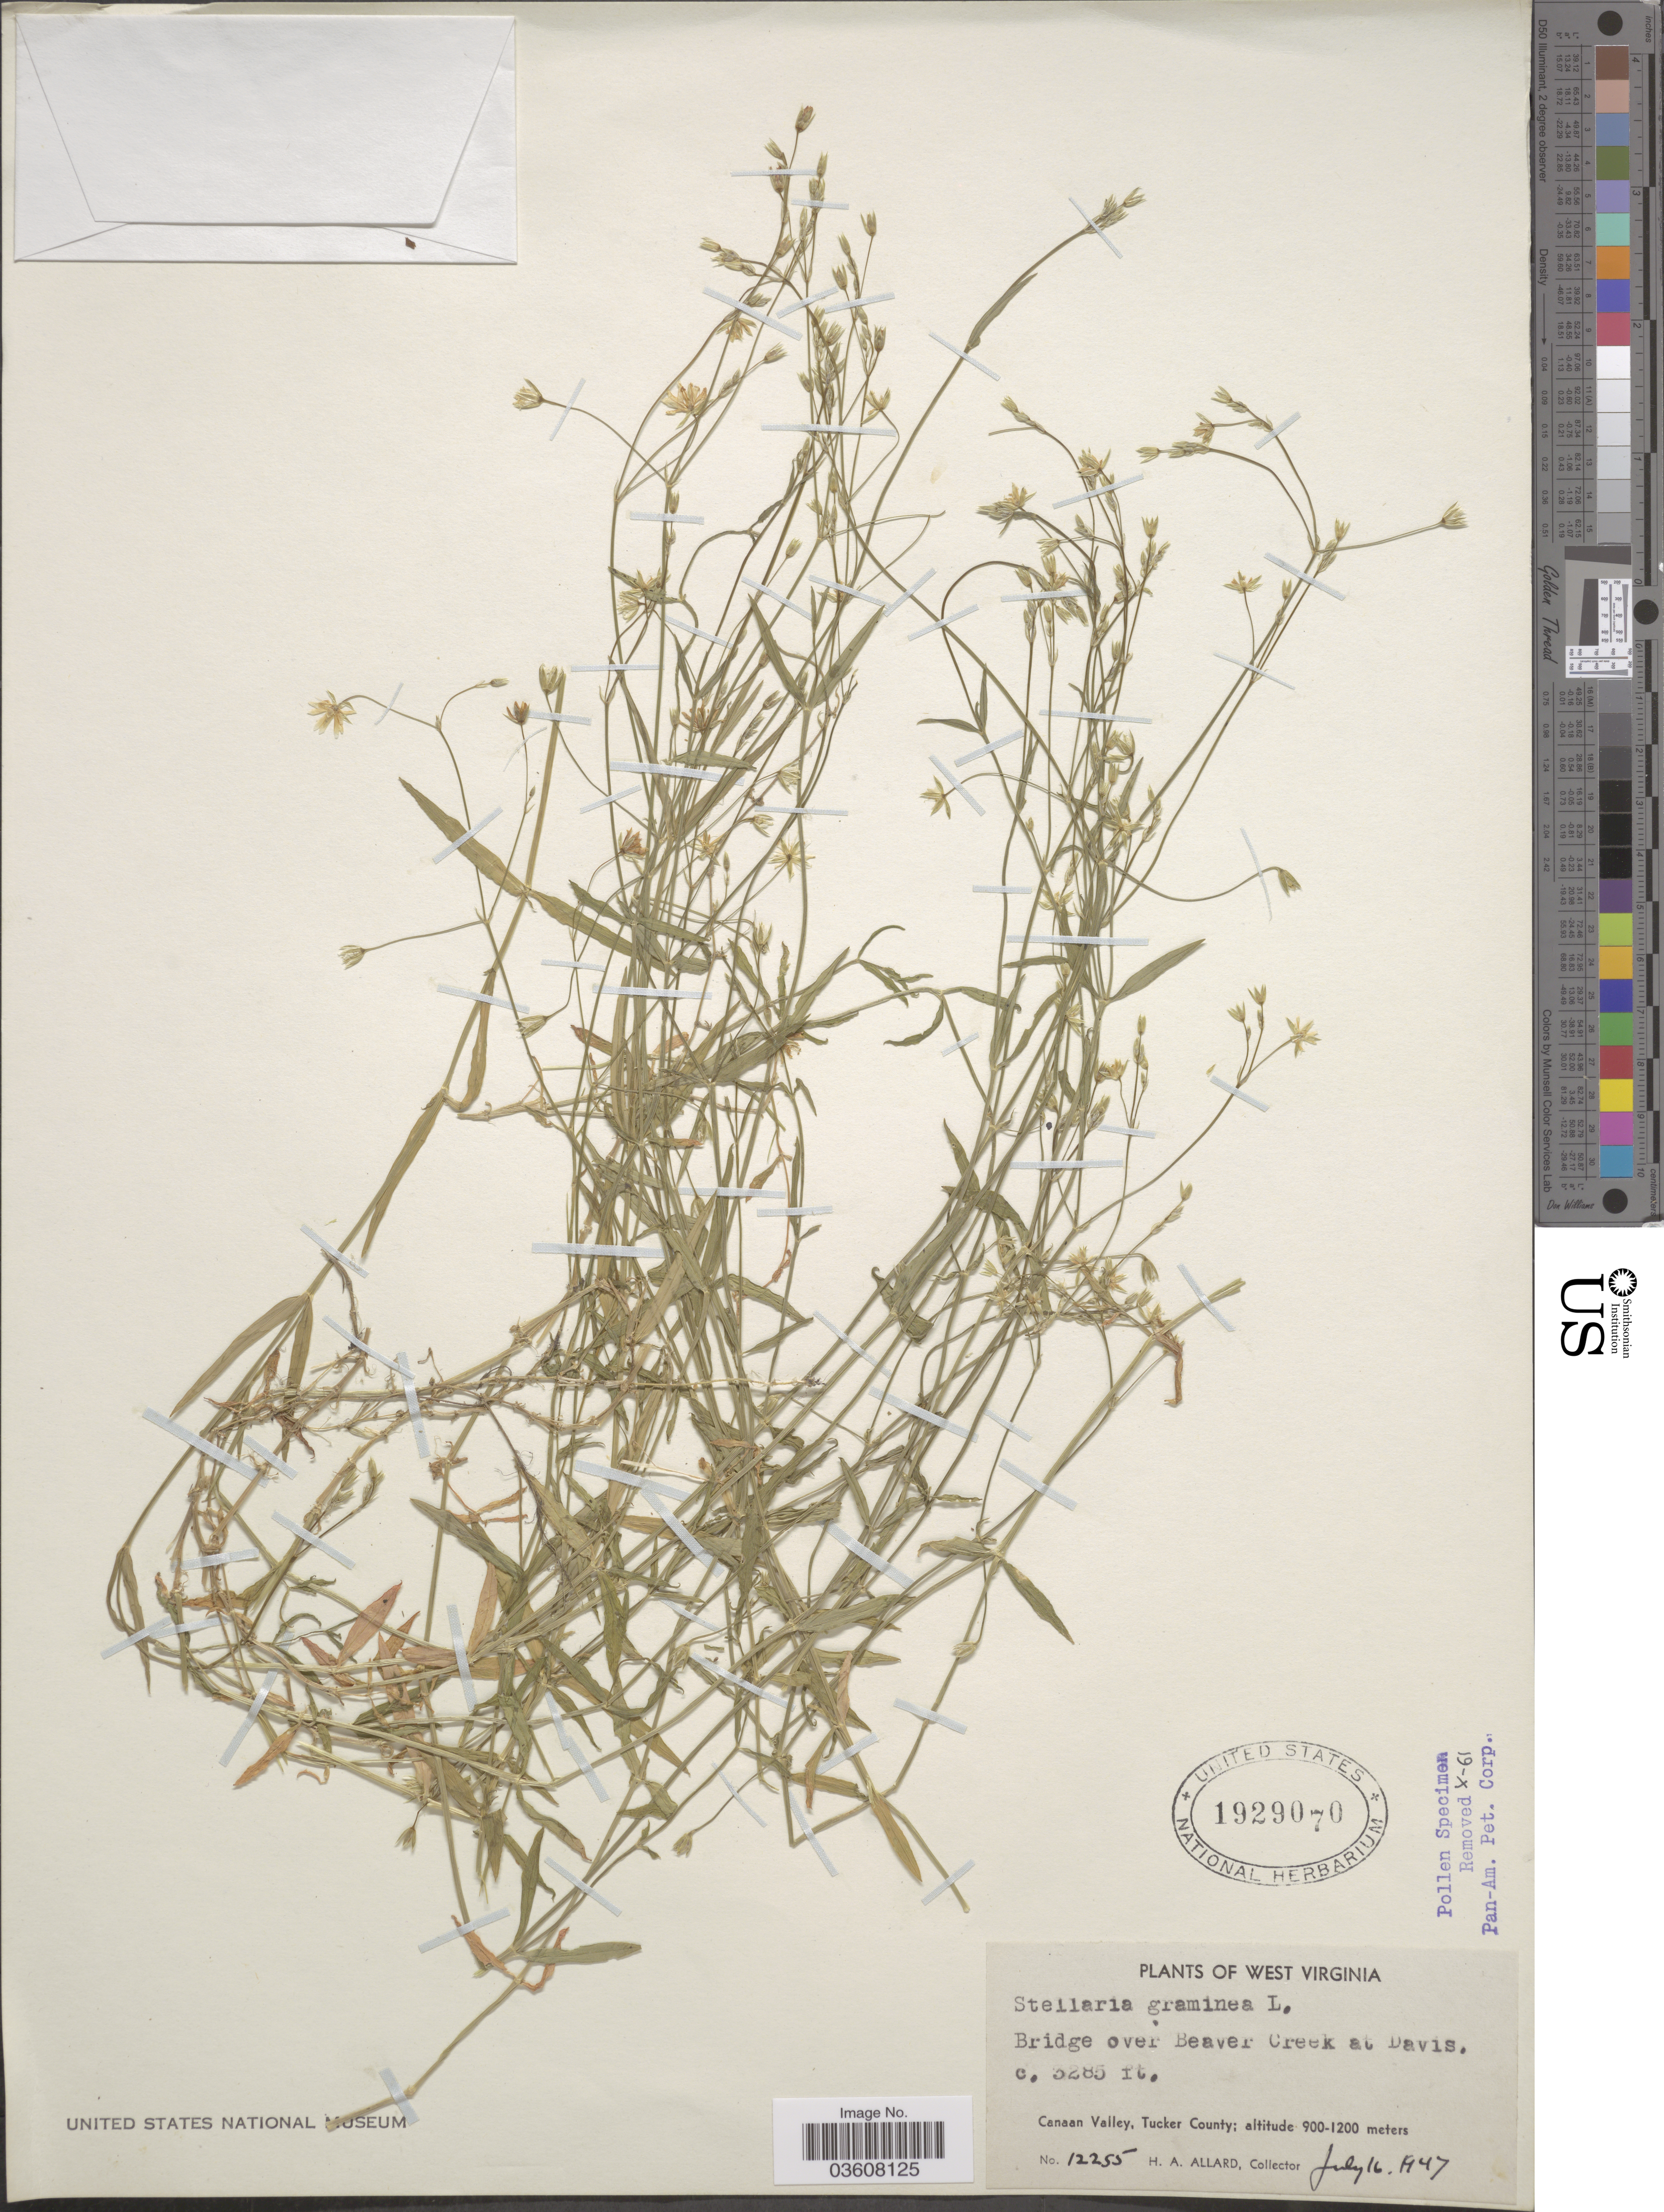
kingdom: Plantae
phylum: Tracheophyta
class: Magnoliopsida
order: Caryophyllales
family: Caryophyllaceae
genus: Stellaria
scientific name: Stellaria graminea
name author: L.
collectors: H. A. Allard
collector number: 12255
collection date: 1947-07-16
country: United States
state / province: West Virginia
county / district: Tucker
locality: Bridge over Beaver Creek at Davis. Canaan Valley, Tucker County.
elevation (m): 1001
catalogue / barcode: US 1929070